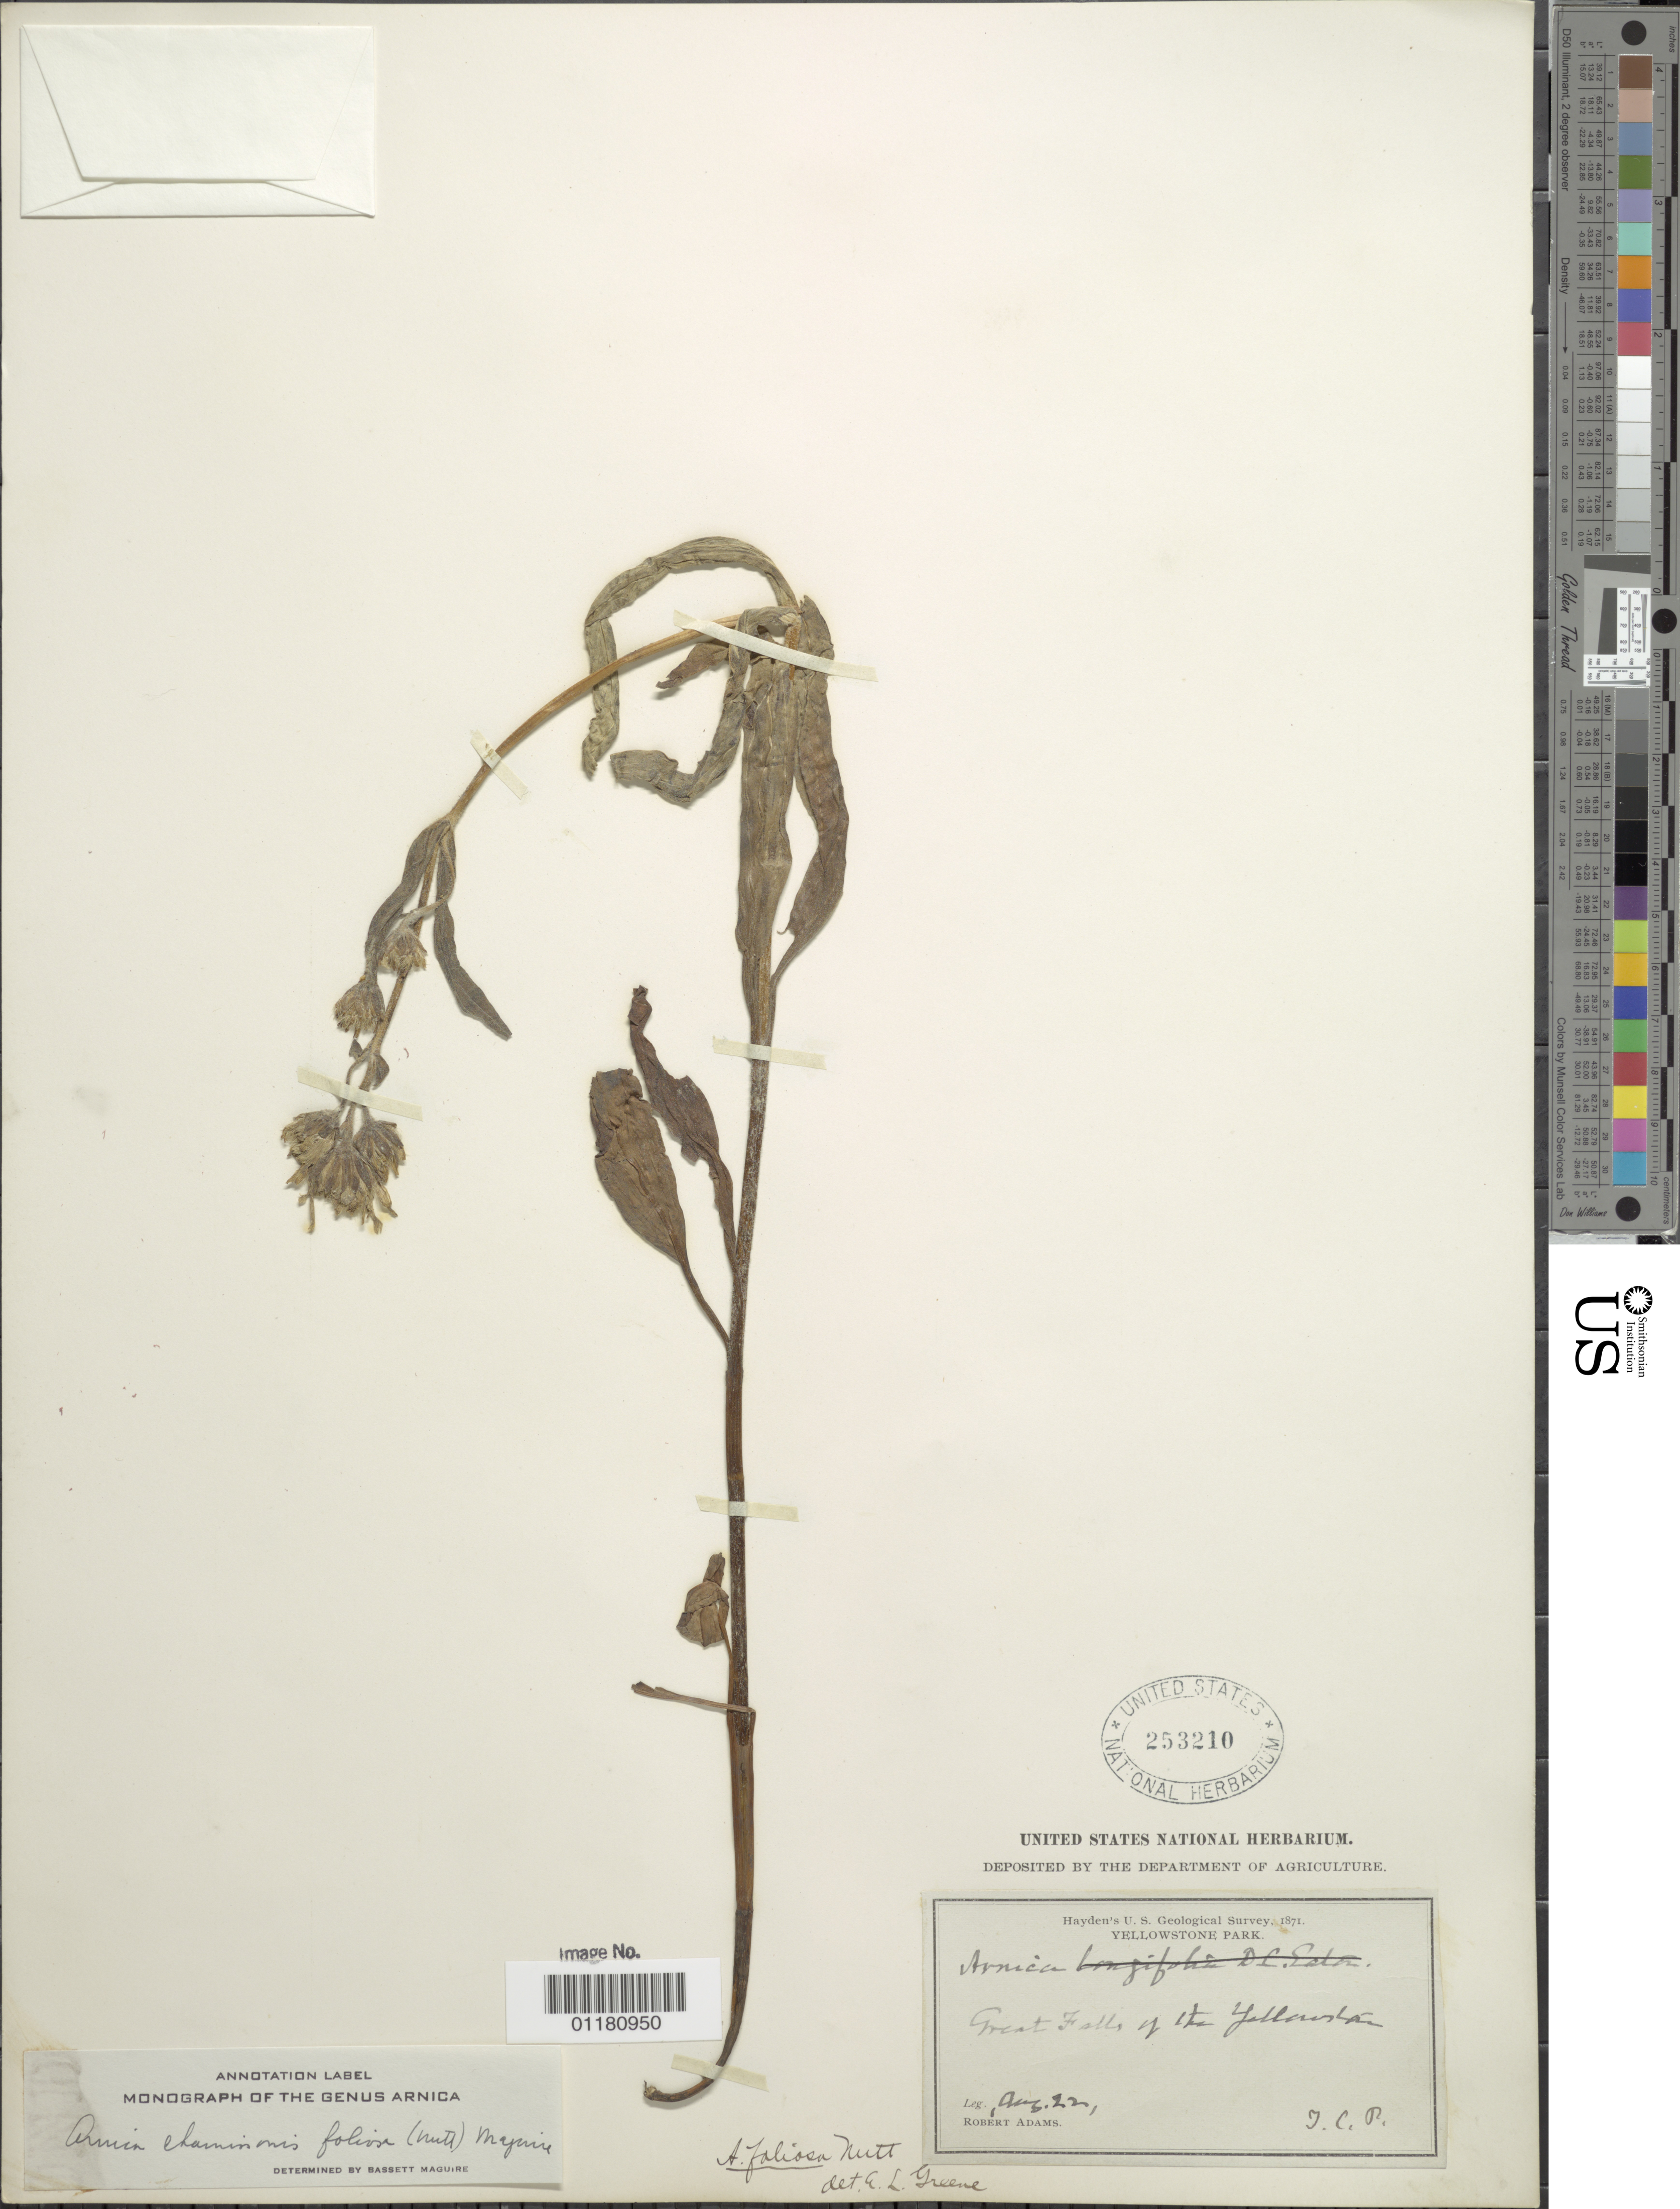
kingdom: Plantae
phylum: Tracheophyta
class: Magnoliopsida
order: Asterales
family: Asteraceae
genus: Arnica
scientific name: Arnica chamissonis subsp. foliosa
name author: (Nutt.) Maguire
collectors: R. Adams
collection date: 1871-08-22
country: United States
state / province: Montana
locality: Great Falls of Yellowstone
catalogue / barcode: US 253210